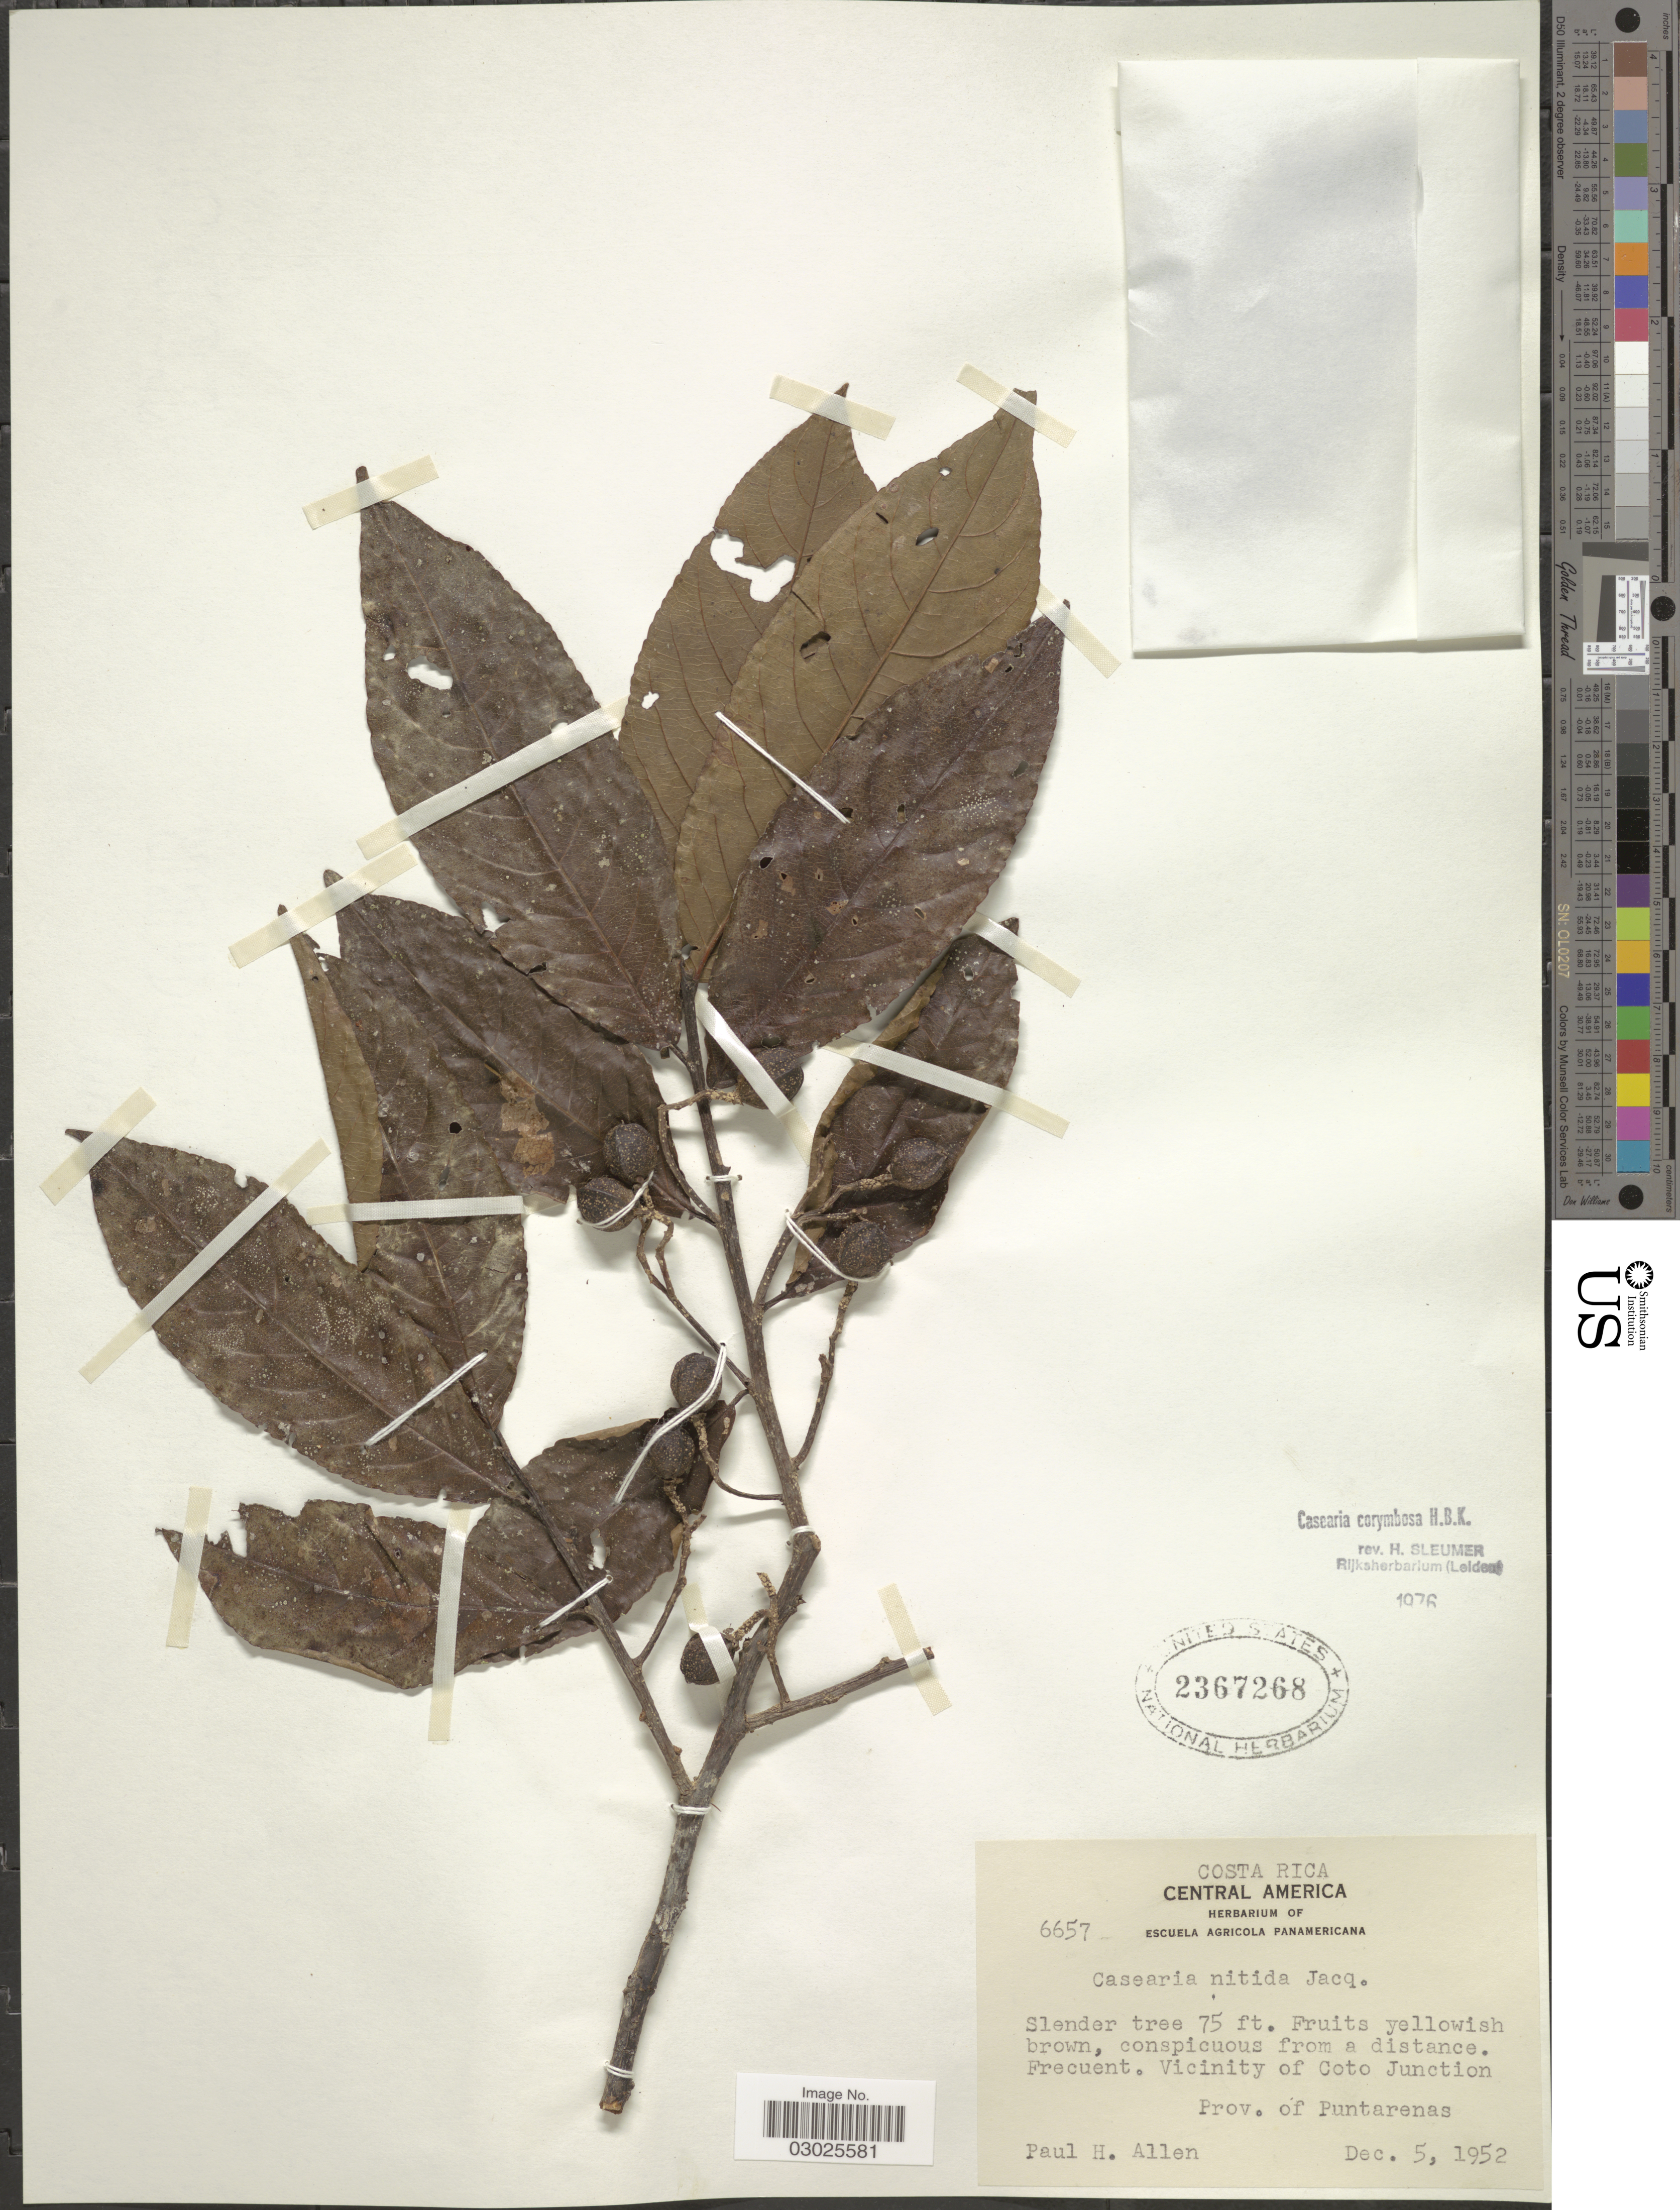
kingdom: Plantae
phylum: Tracheophyta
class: Magnoliopsida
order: Malpighiales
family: Salicaceae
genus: Casearia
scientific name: Casearia corymbosa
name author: Kunth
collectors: P. H. Allen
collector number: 6657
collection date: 1952-12-05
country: Costa Rica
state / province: Puntarenas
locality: Vicinity of Coto Junction.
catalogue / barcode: US 2367268